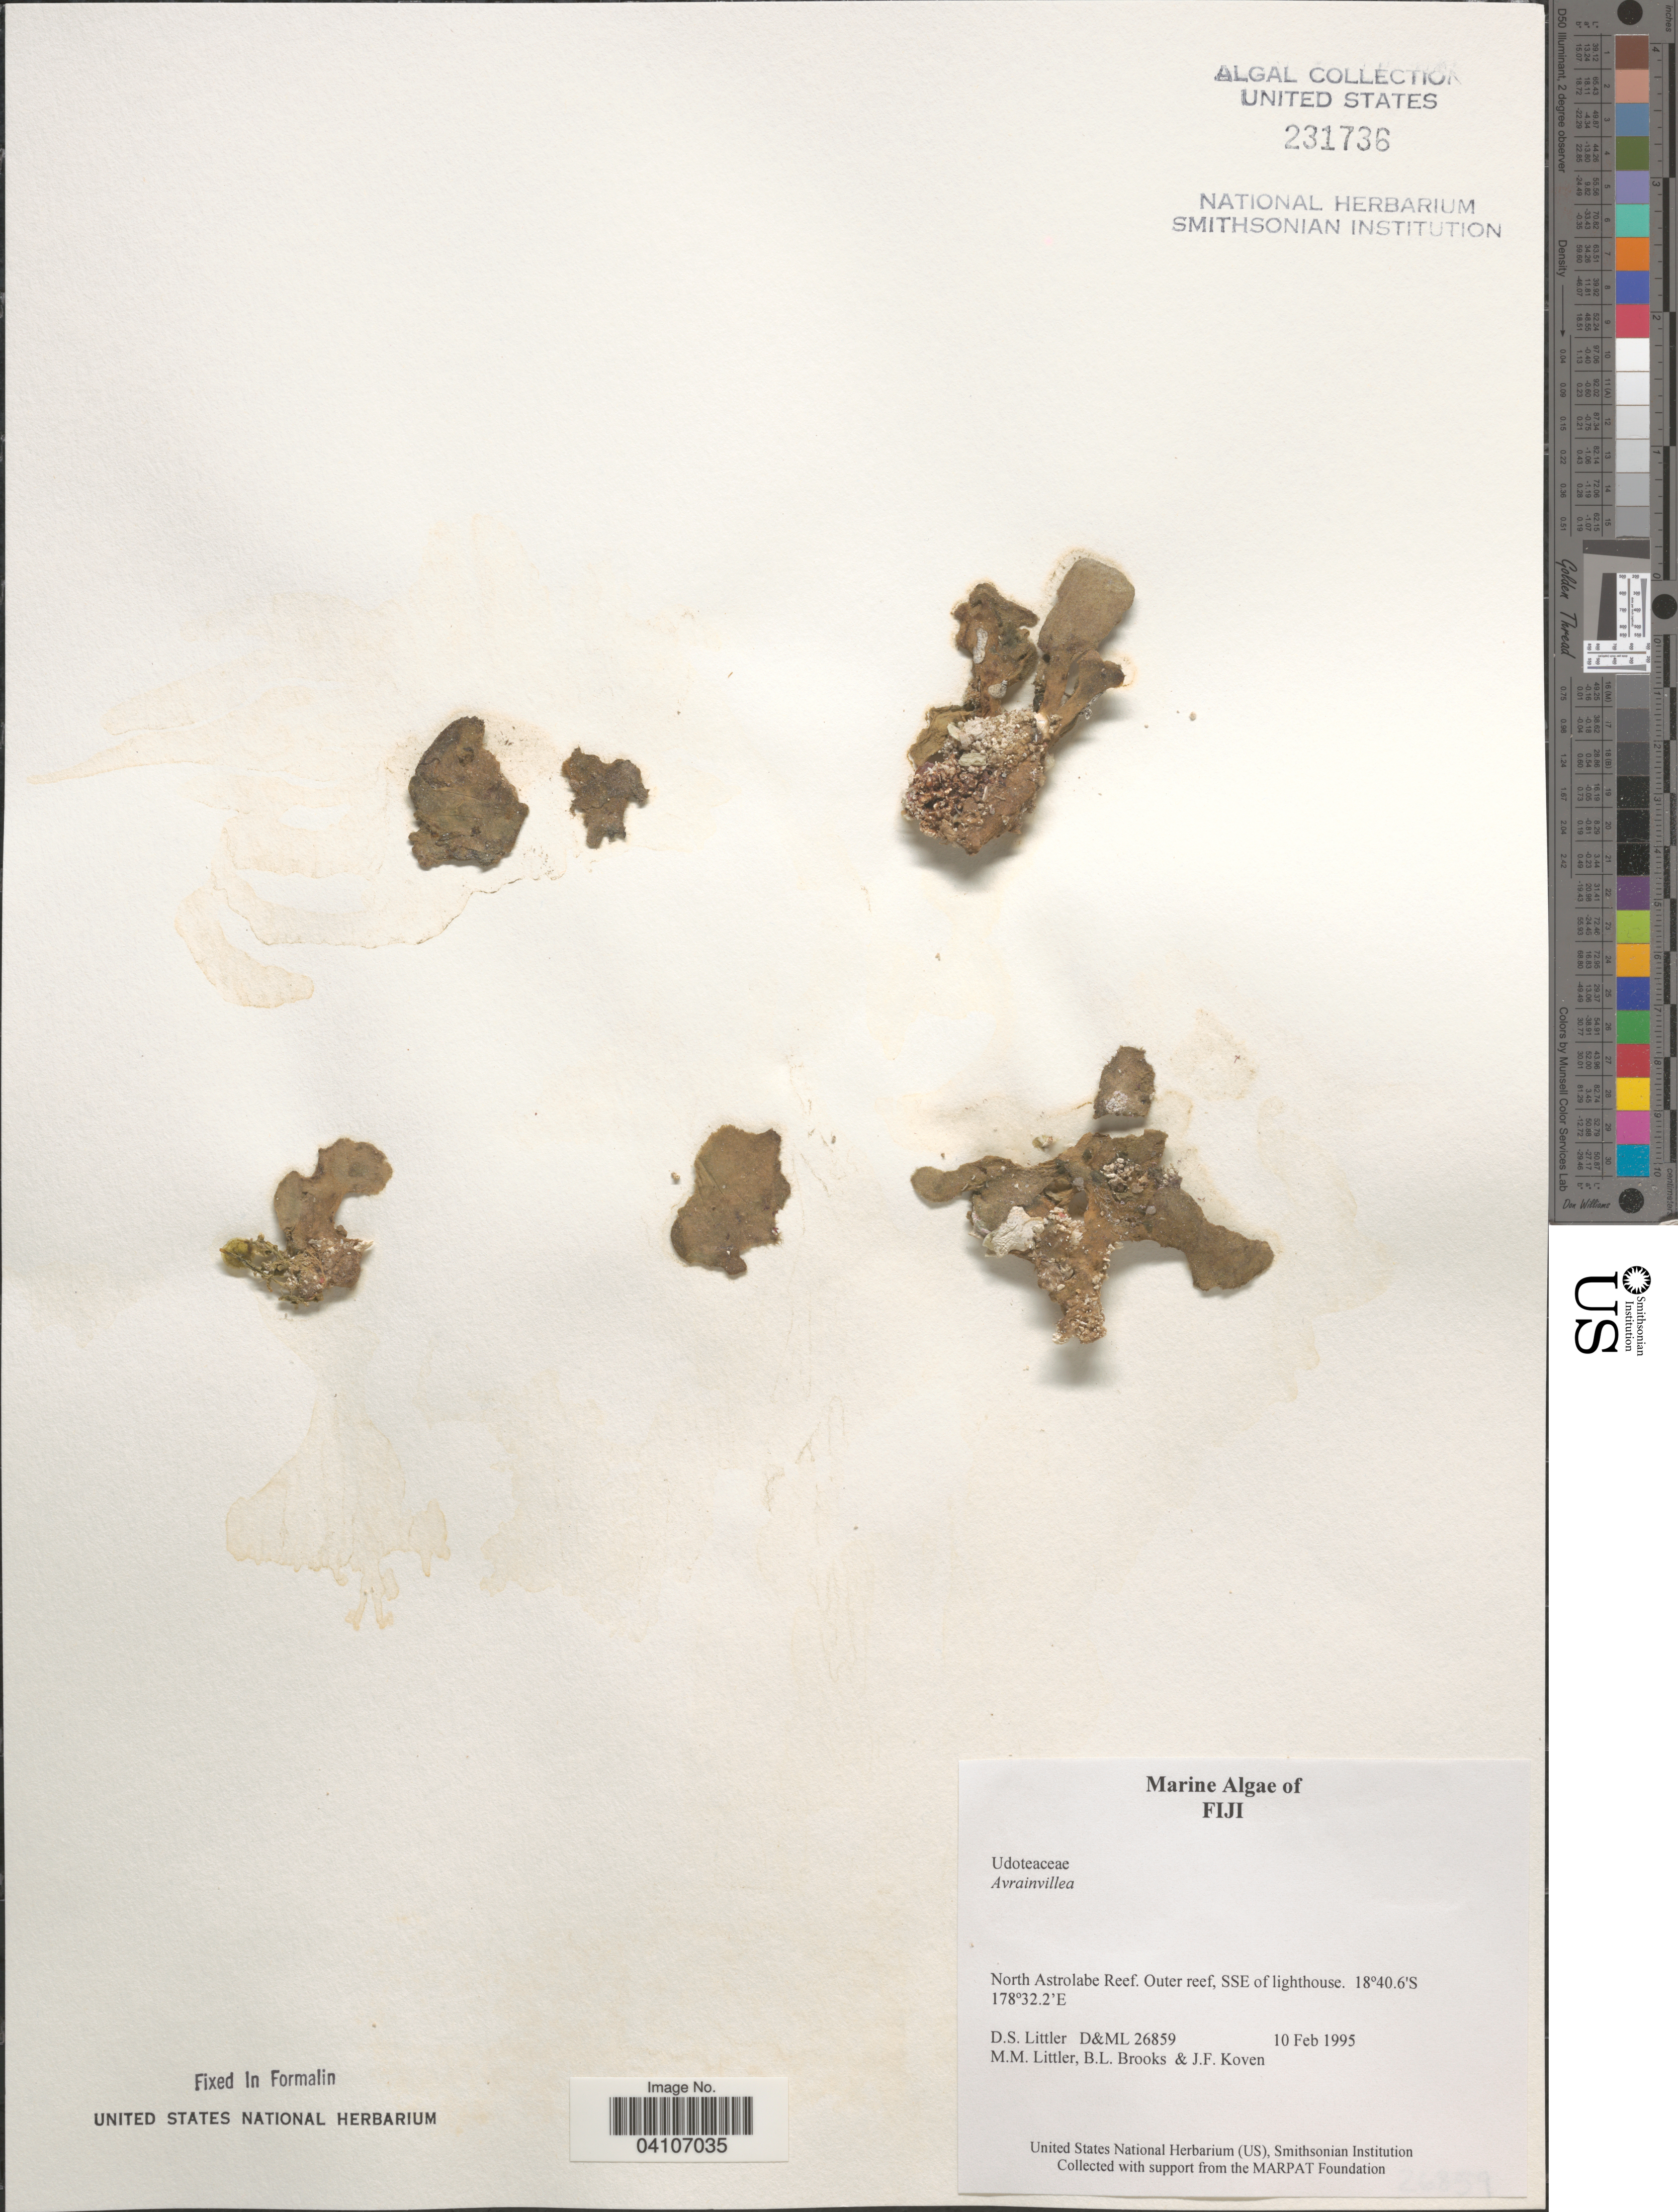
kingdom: Plantae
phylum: Chlorophyta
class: Ulvophyceae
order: Bryopsidales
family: Dichotomosiphonaceae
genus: Avrainvillea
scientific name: Avrainvillea sp.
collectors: D. S. Littler, B. Brooks & J. Koven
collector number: D&ML26859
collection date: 1995-02-10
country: Fiji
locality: North Astrolabe Reef. Outer reef, SSE of lighthouse.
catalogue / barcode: US 231736